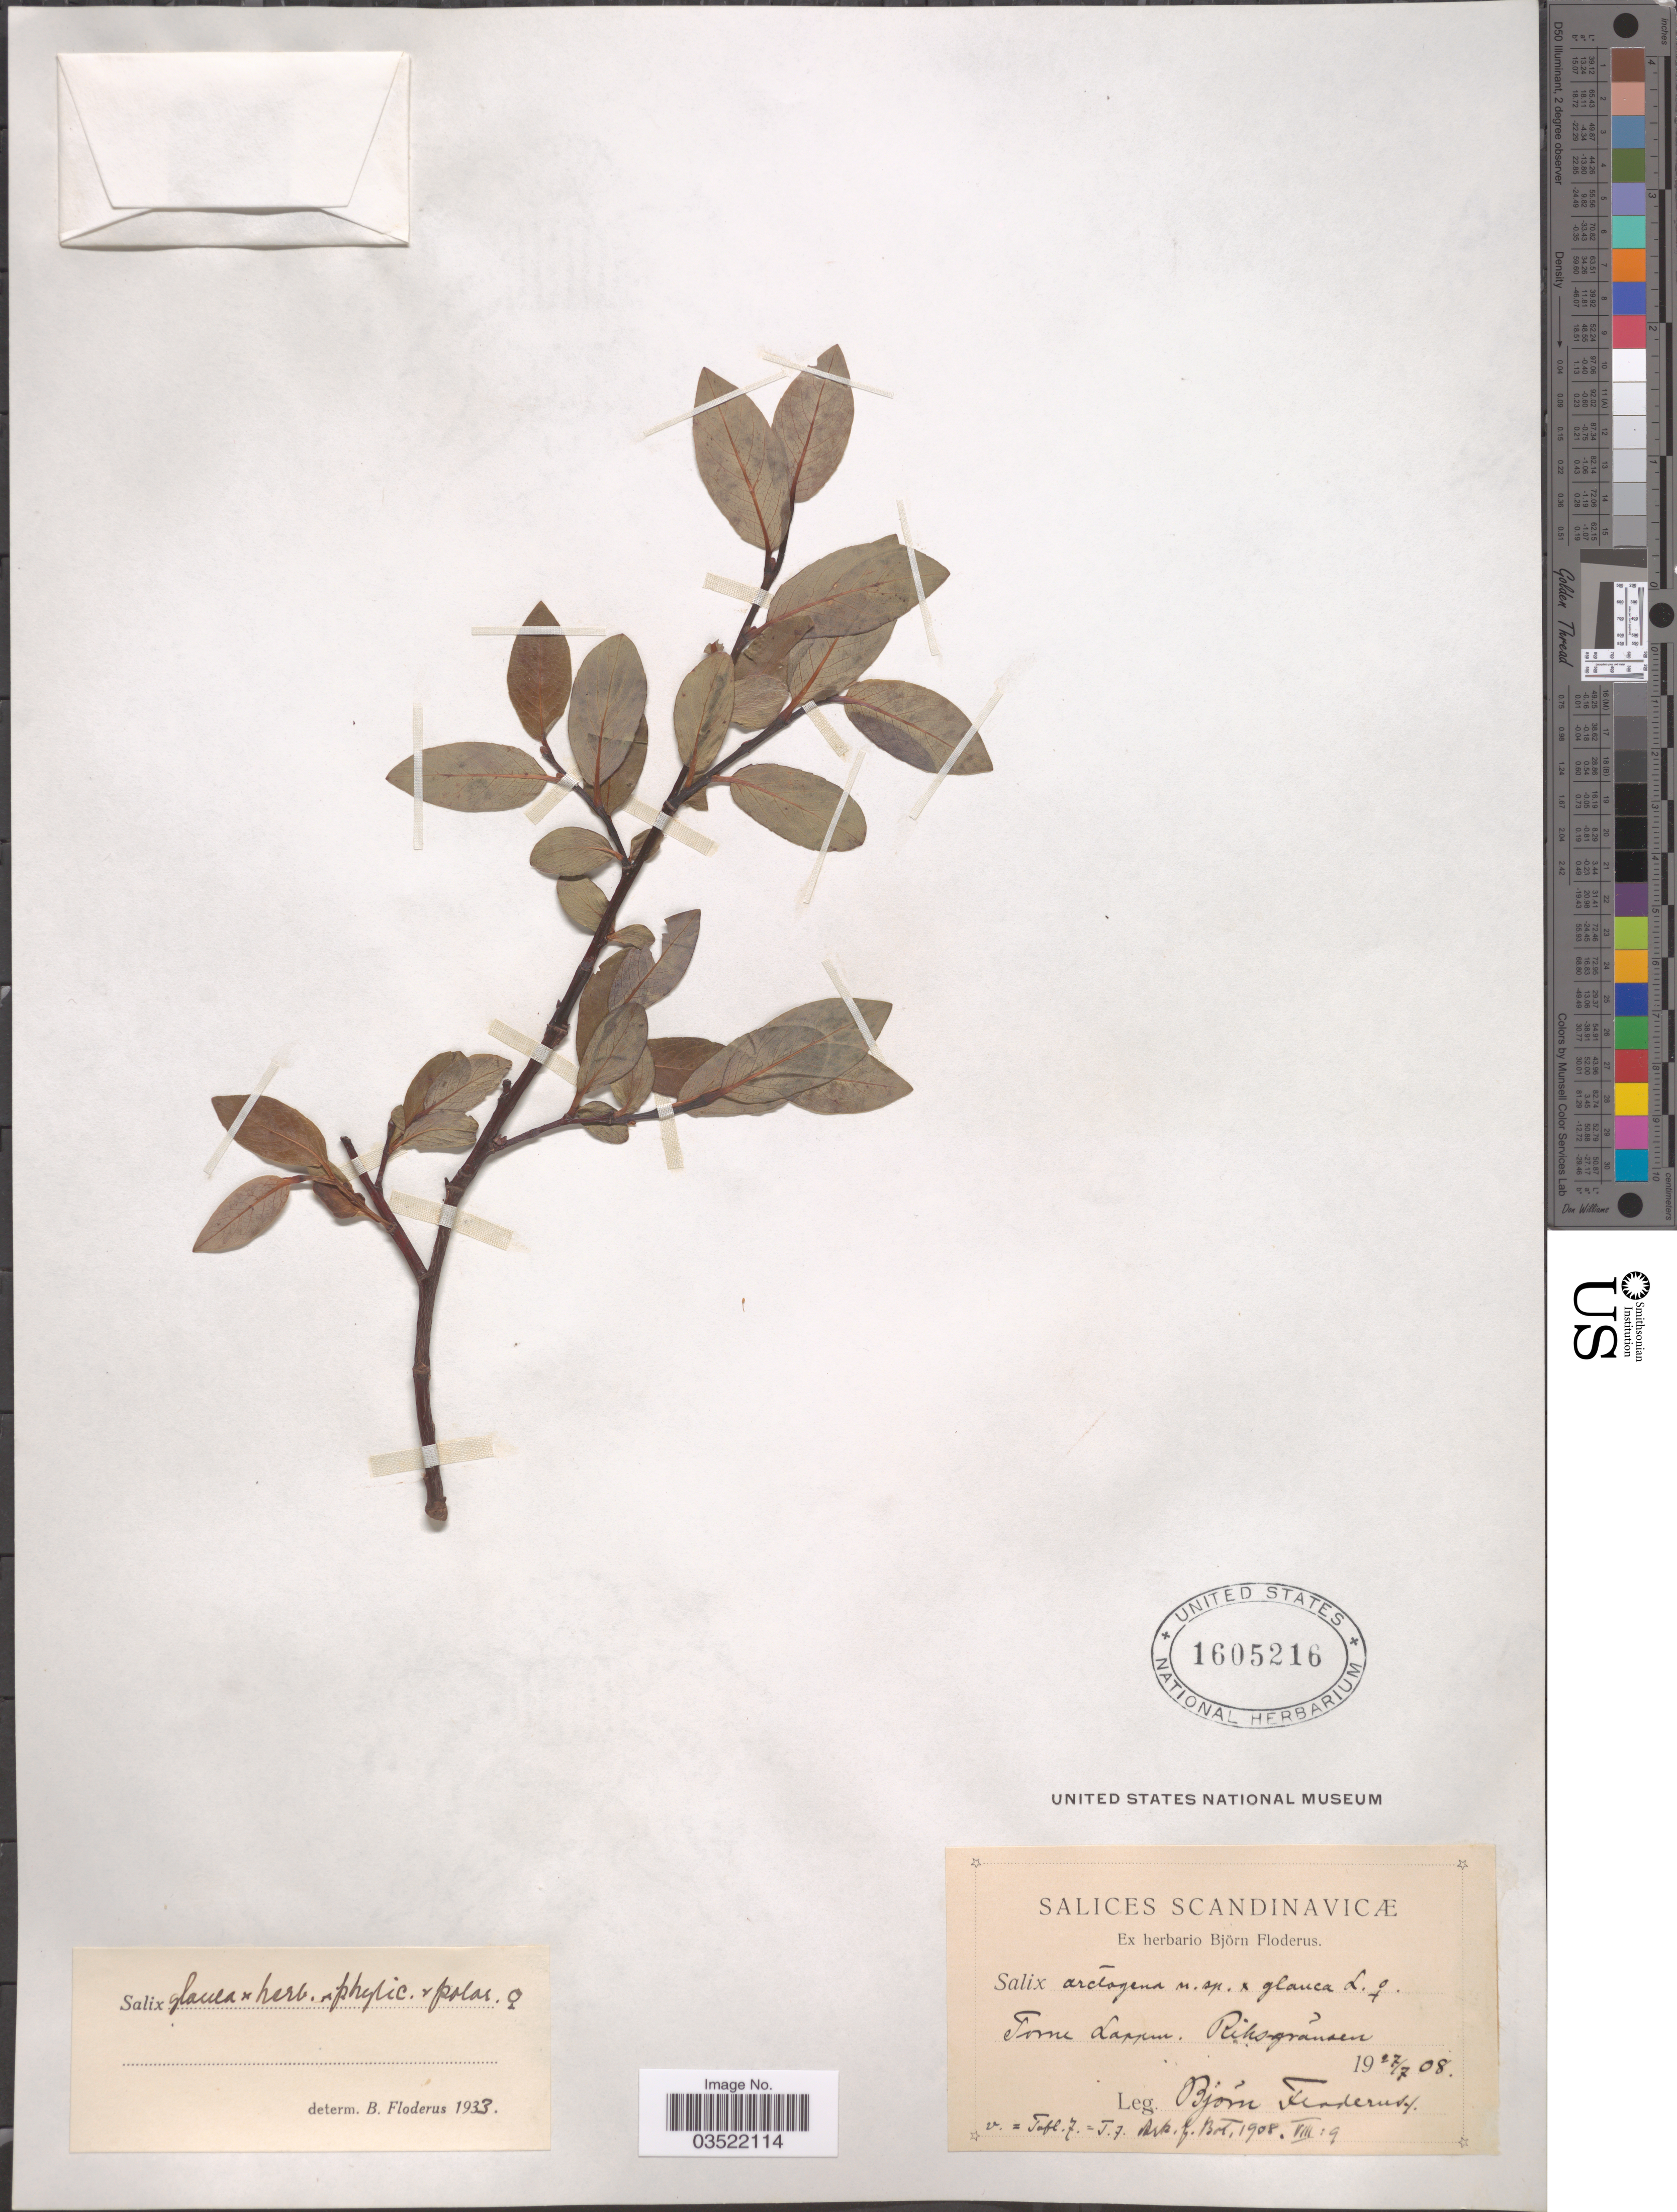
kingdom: Plantae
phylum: Tracheophyta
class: Magnoliopsida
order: Malpighiales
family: Salicaceae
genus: Salix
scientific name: Salix glauca x S. herbacea L. x S. phylicifolia L. x S. polaris Wahlenb.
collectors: B. G. O. Floderus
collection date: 1908-07-27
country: Sweden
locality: Scandinavicæ. Torne Lappm. Riksgrãnsen.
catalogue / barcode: US 1605216